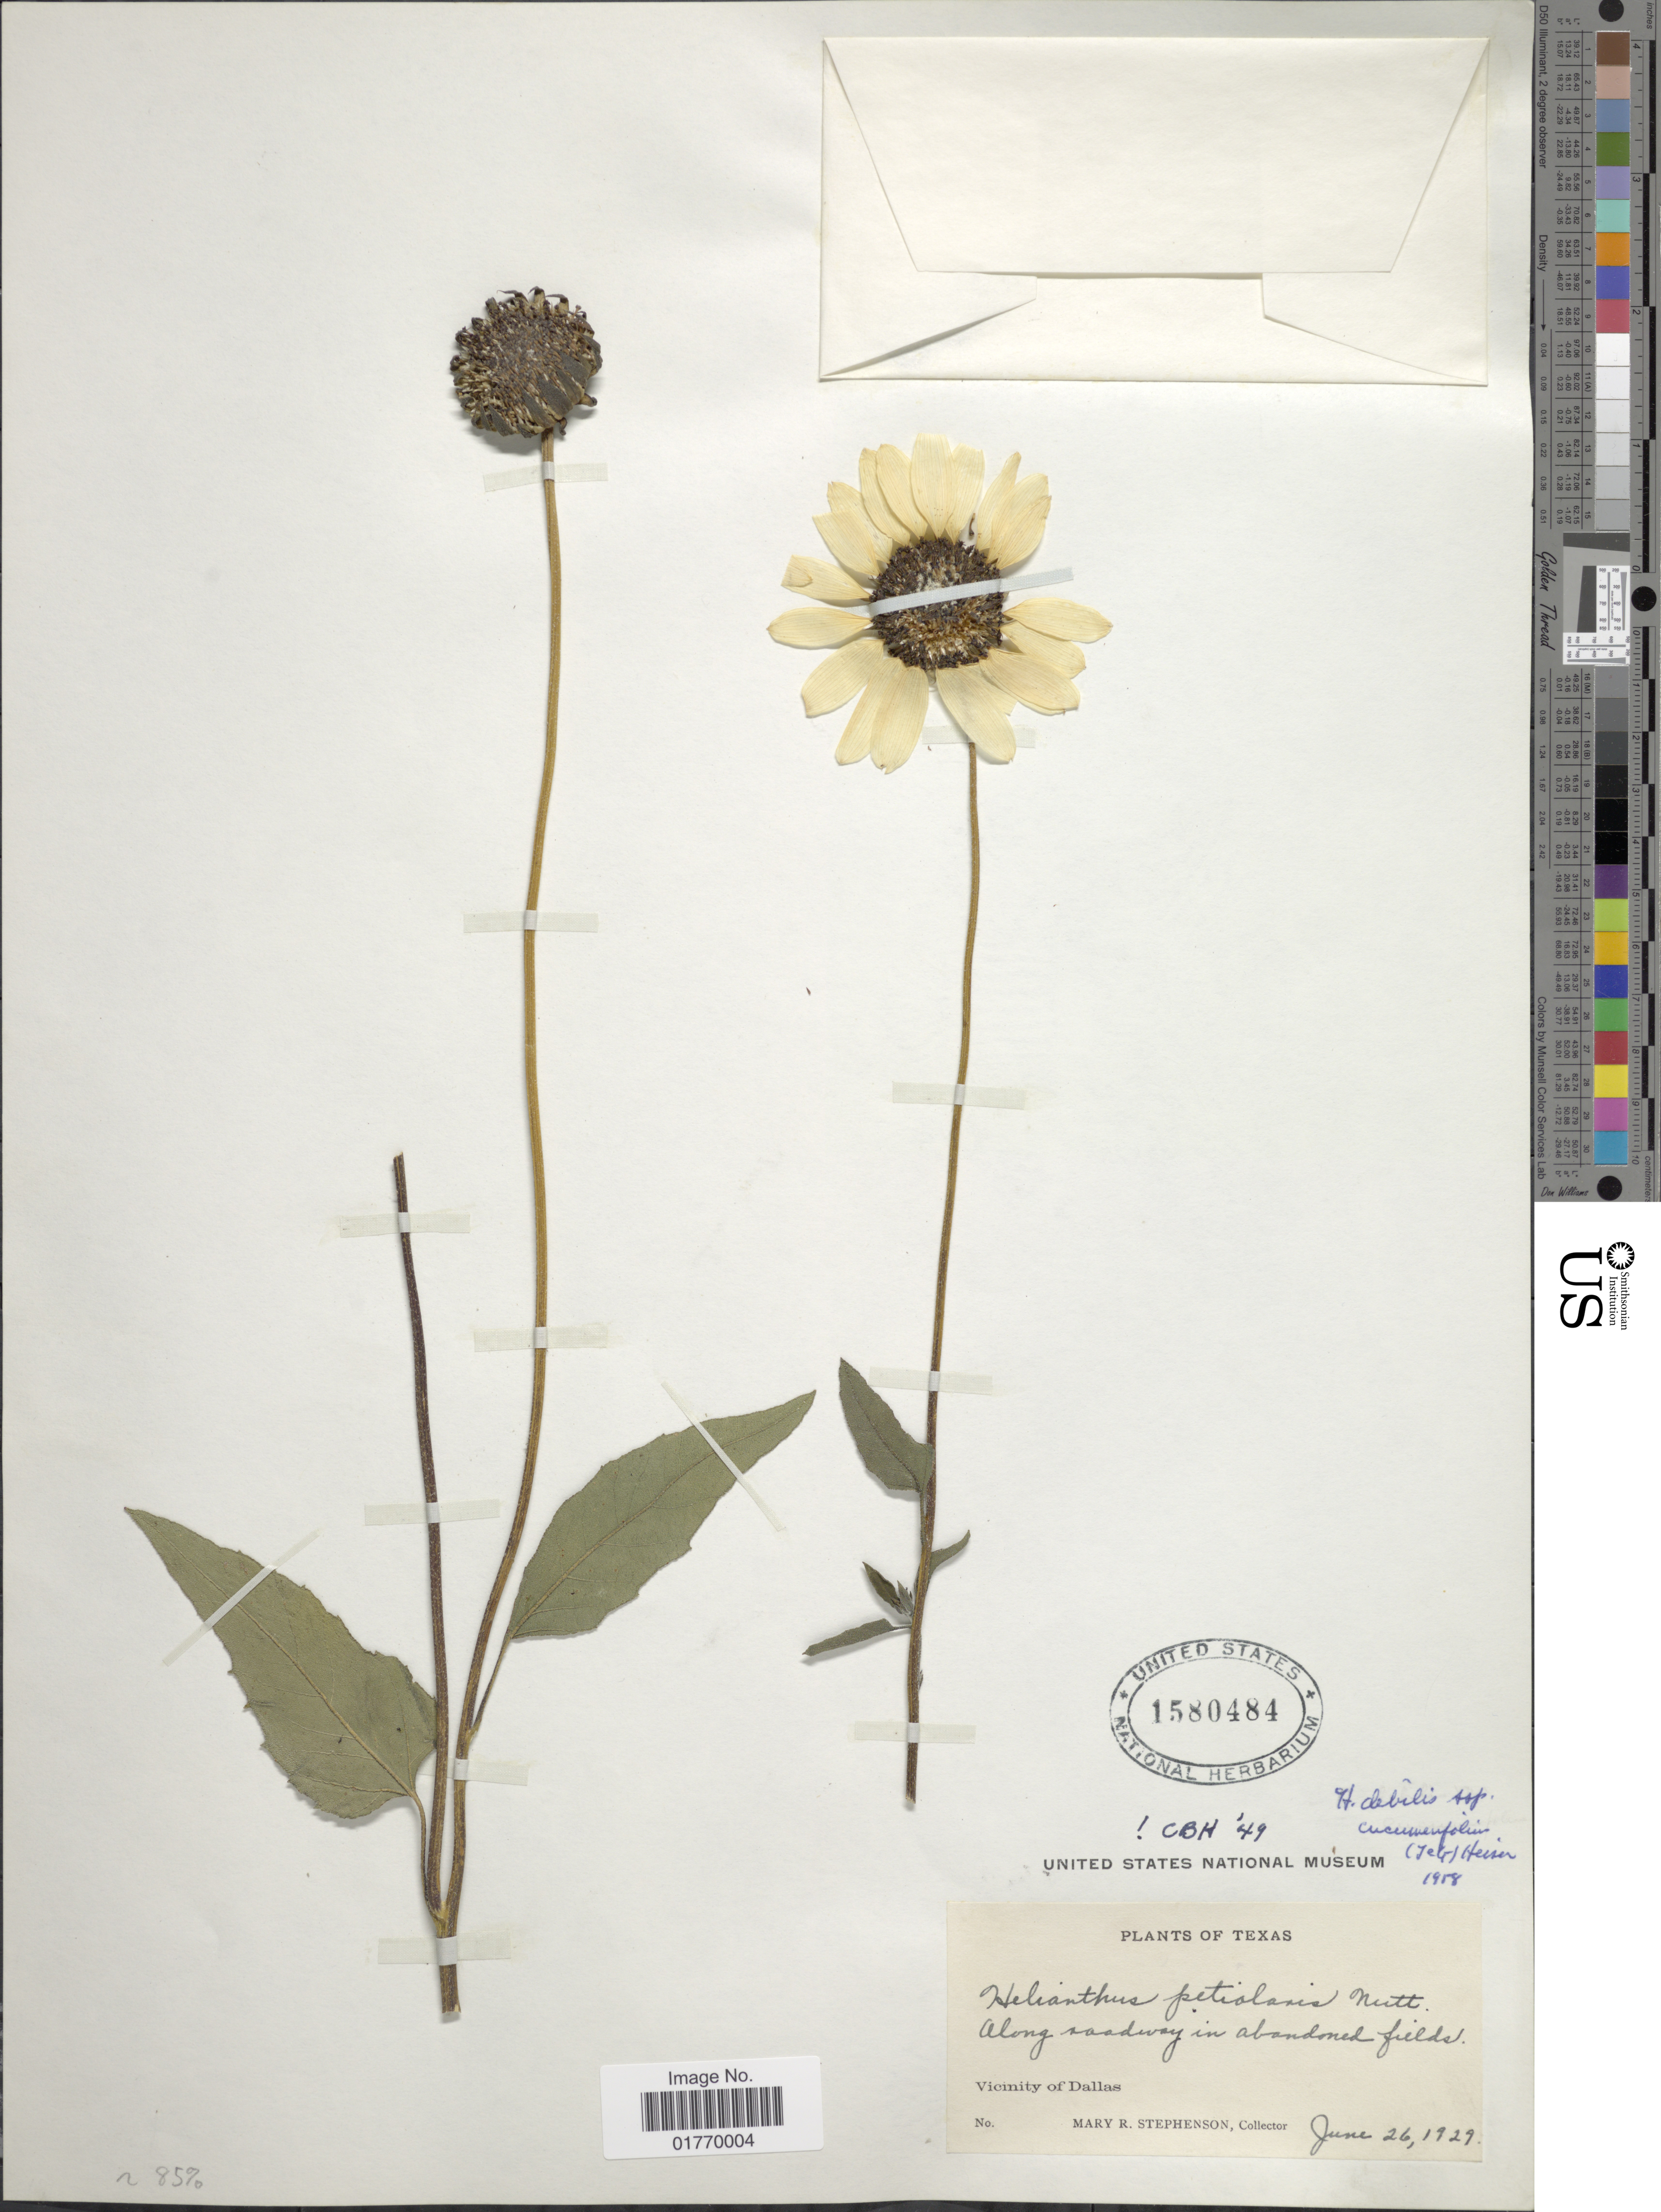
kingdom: Plantae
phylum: Tracheophyta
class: Magnoliopsida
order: Asterales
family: Asteraceae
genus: Helianthus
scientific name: Helianthus debilis subsp. cucumerifolius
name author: (Torr. & A. Gray) Heiser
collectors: M. Stephenson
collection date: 1929-06-26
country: United States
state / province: Texas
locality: Vicinity of Dallas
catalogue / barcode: US 1580484